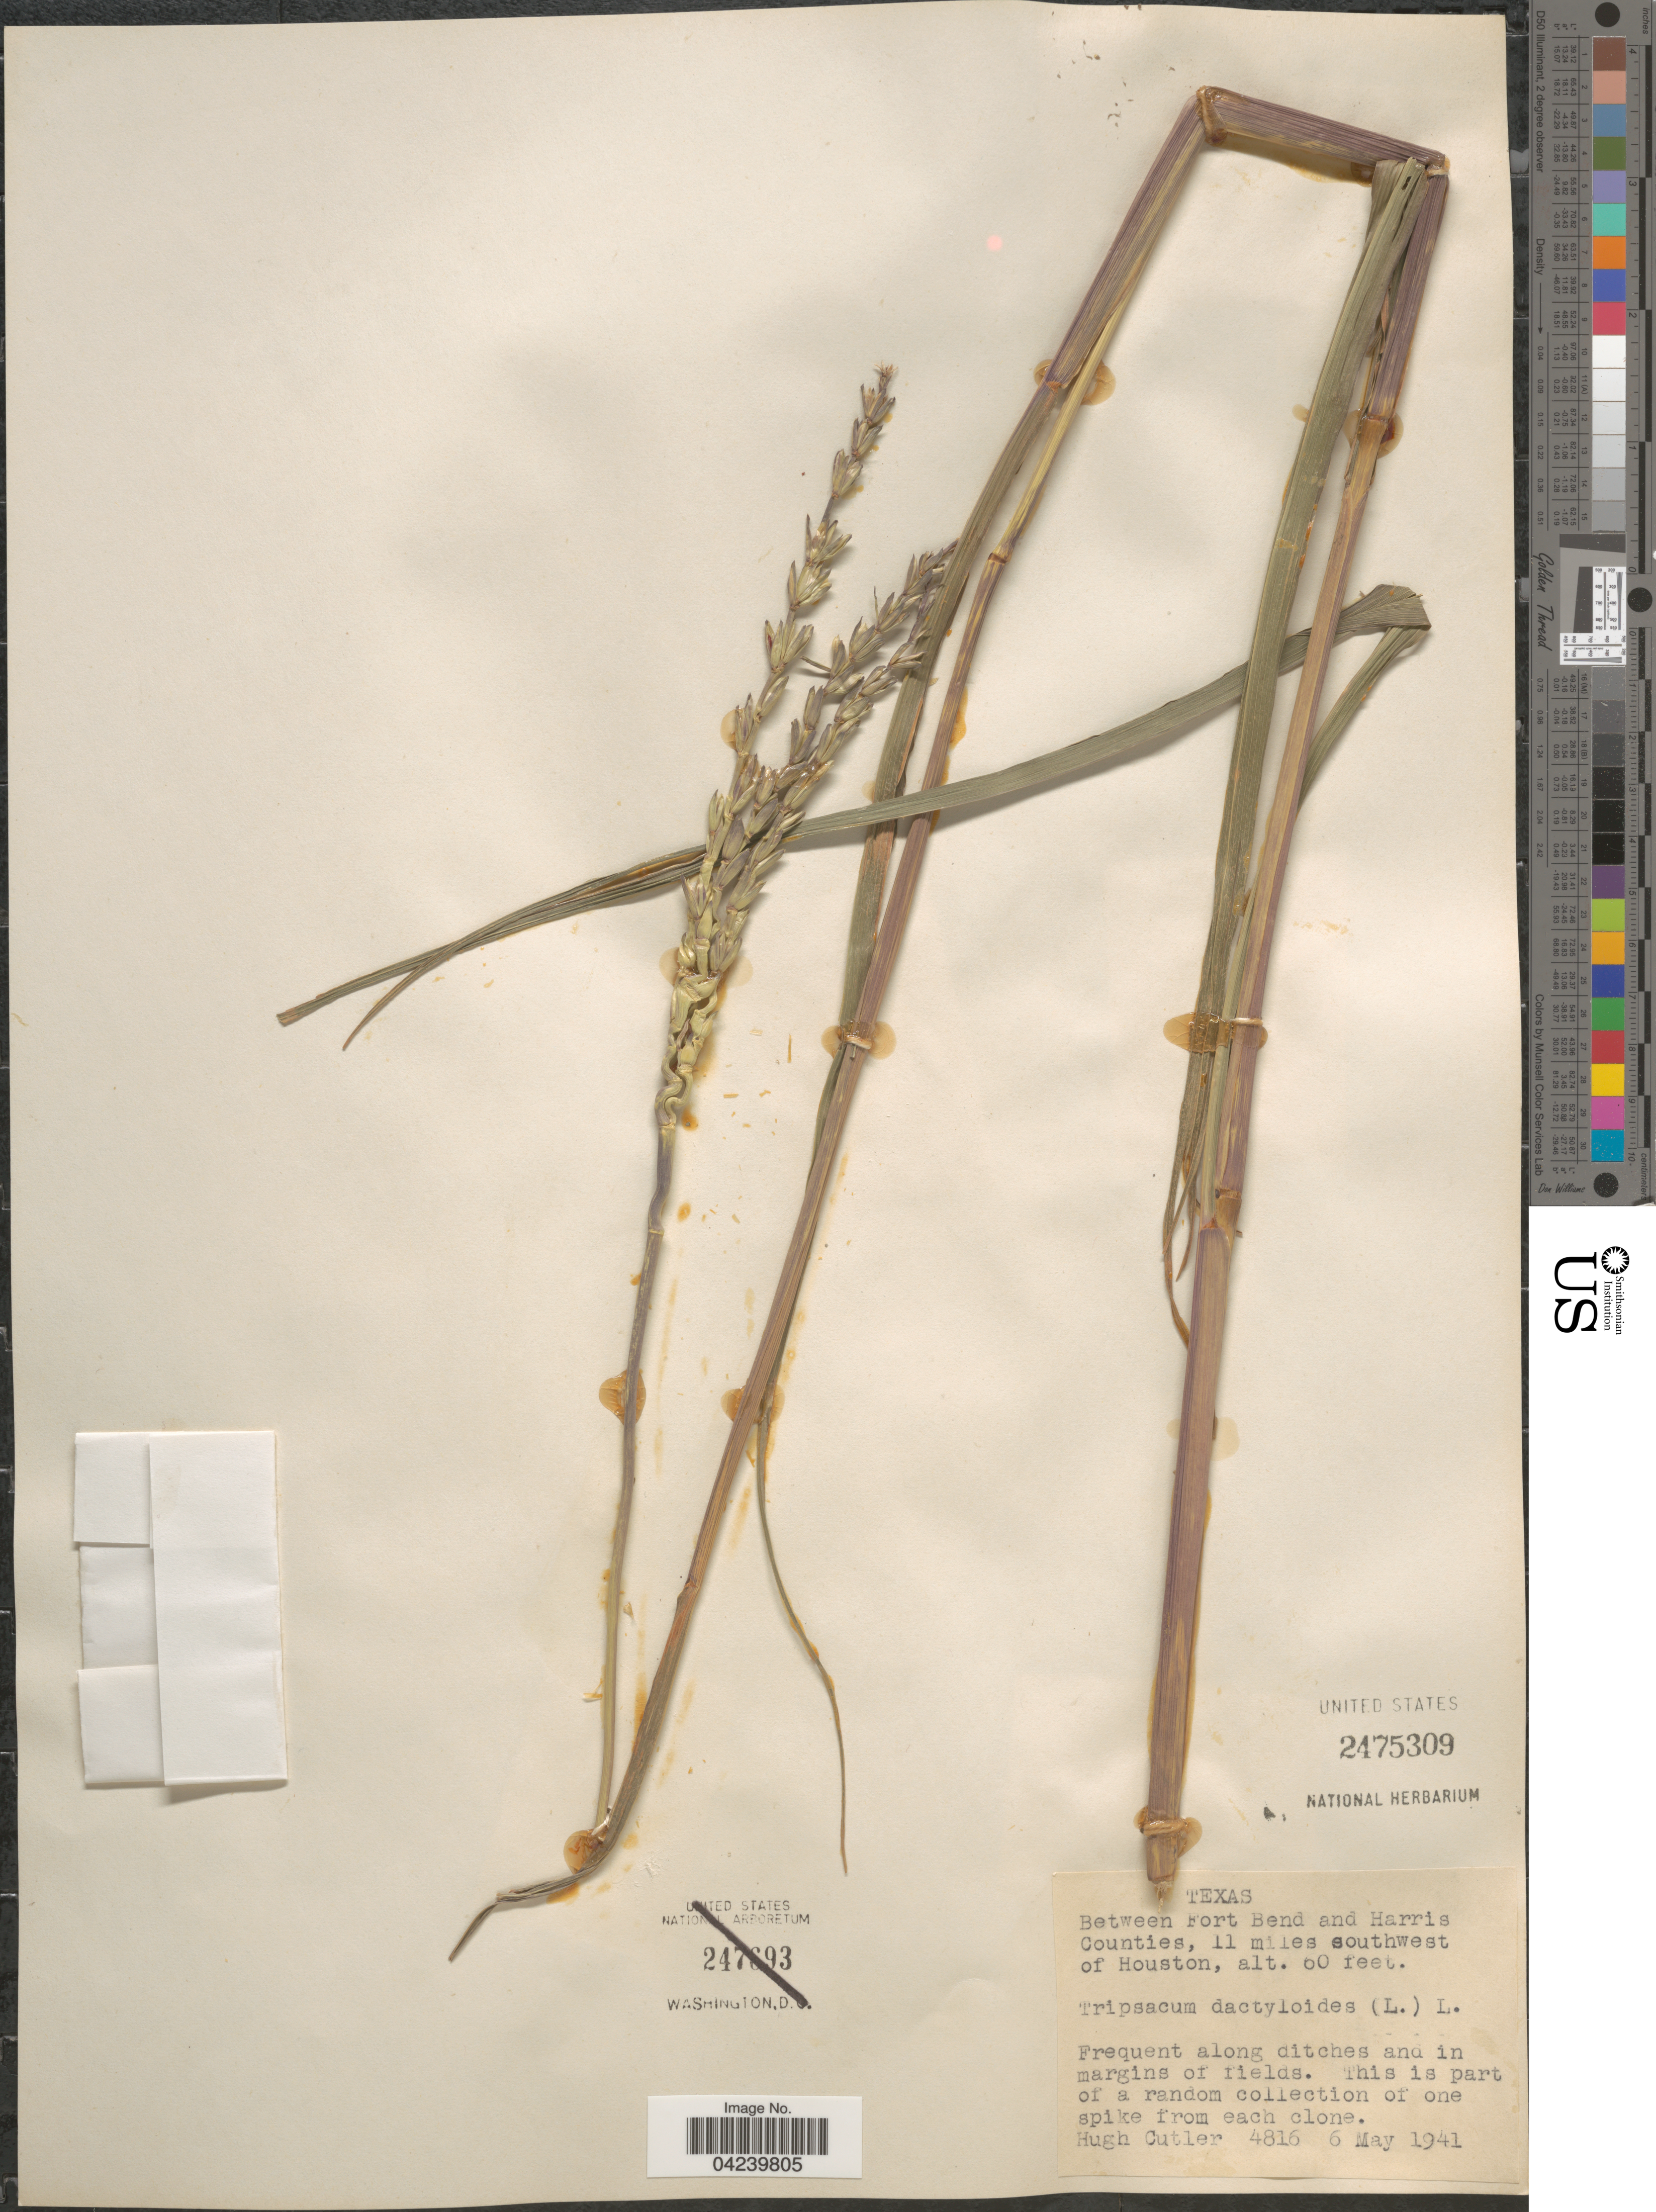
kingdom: Plantae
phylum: Tracheophyta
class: Liliopsida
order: Poales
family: Poaceae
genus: Tripsacum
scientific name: Tripsacum dactyloides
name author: (L.) L.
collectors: H. C. Cutler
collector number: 4816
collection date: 1941-05-06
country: United States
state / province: Texas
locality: Between Fort Bend and Harris Counties, 11 miles southwest of Houston.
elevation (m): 18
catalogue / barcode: US 2475309